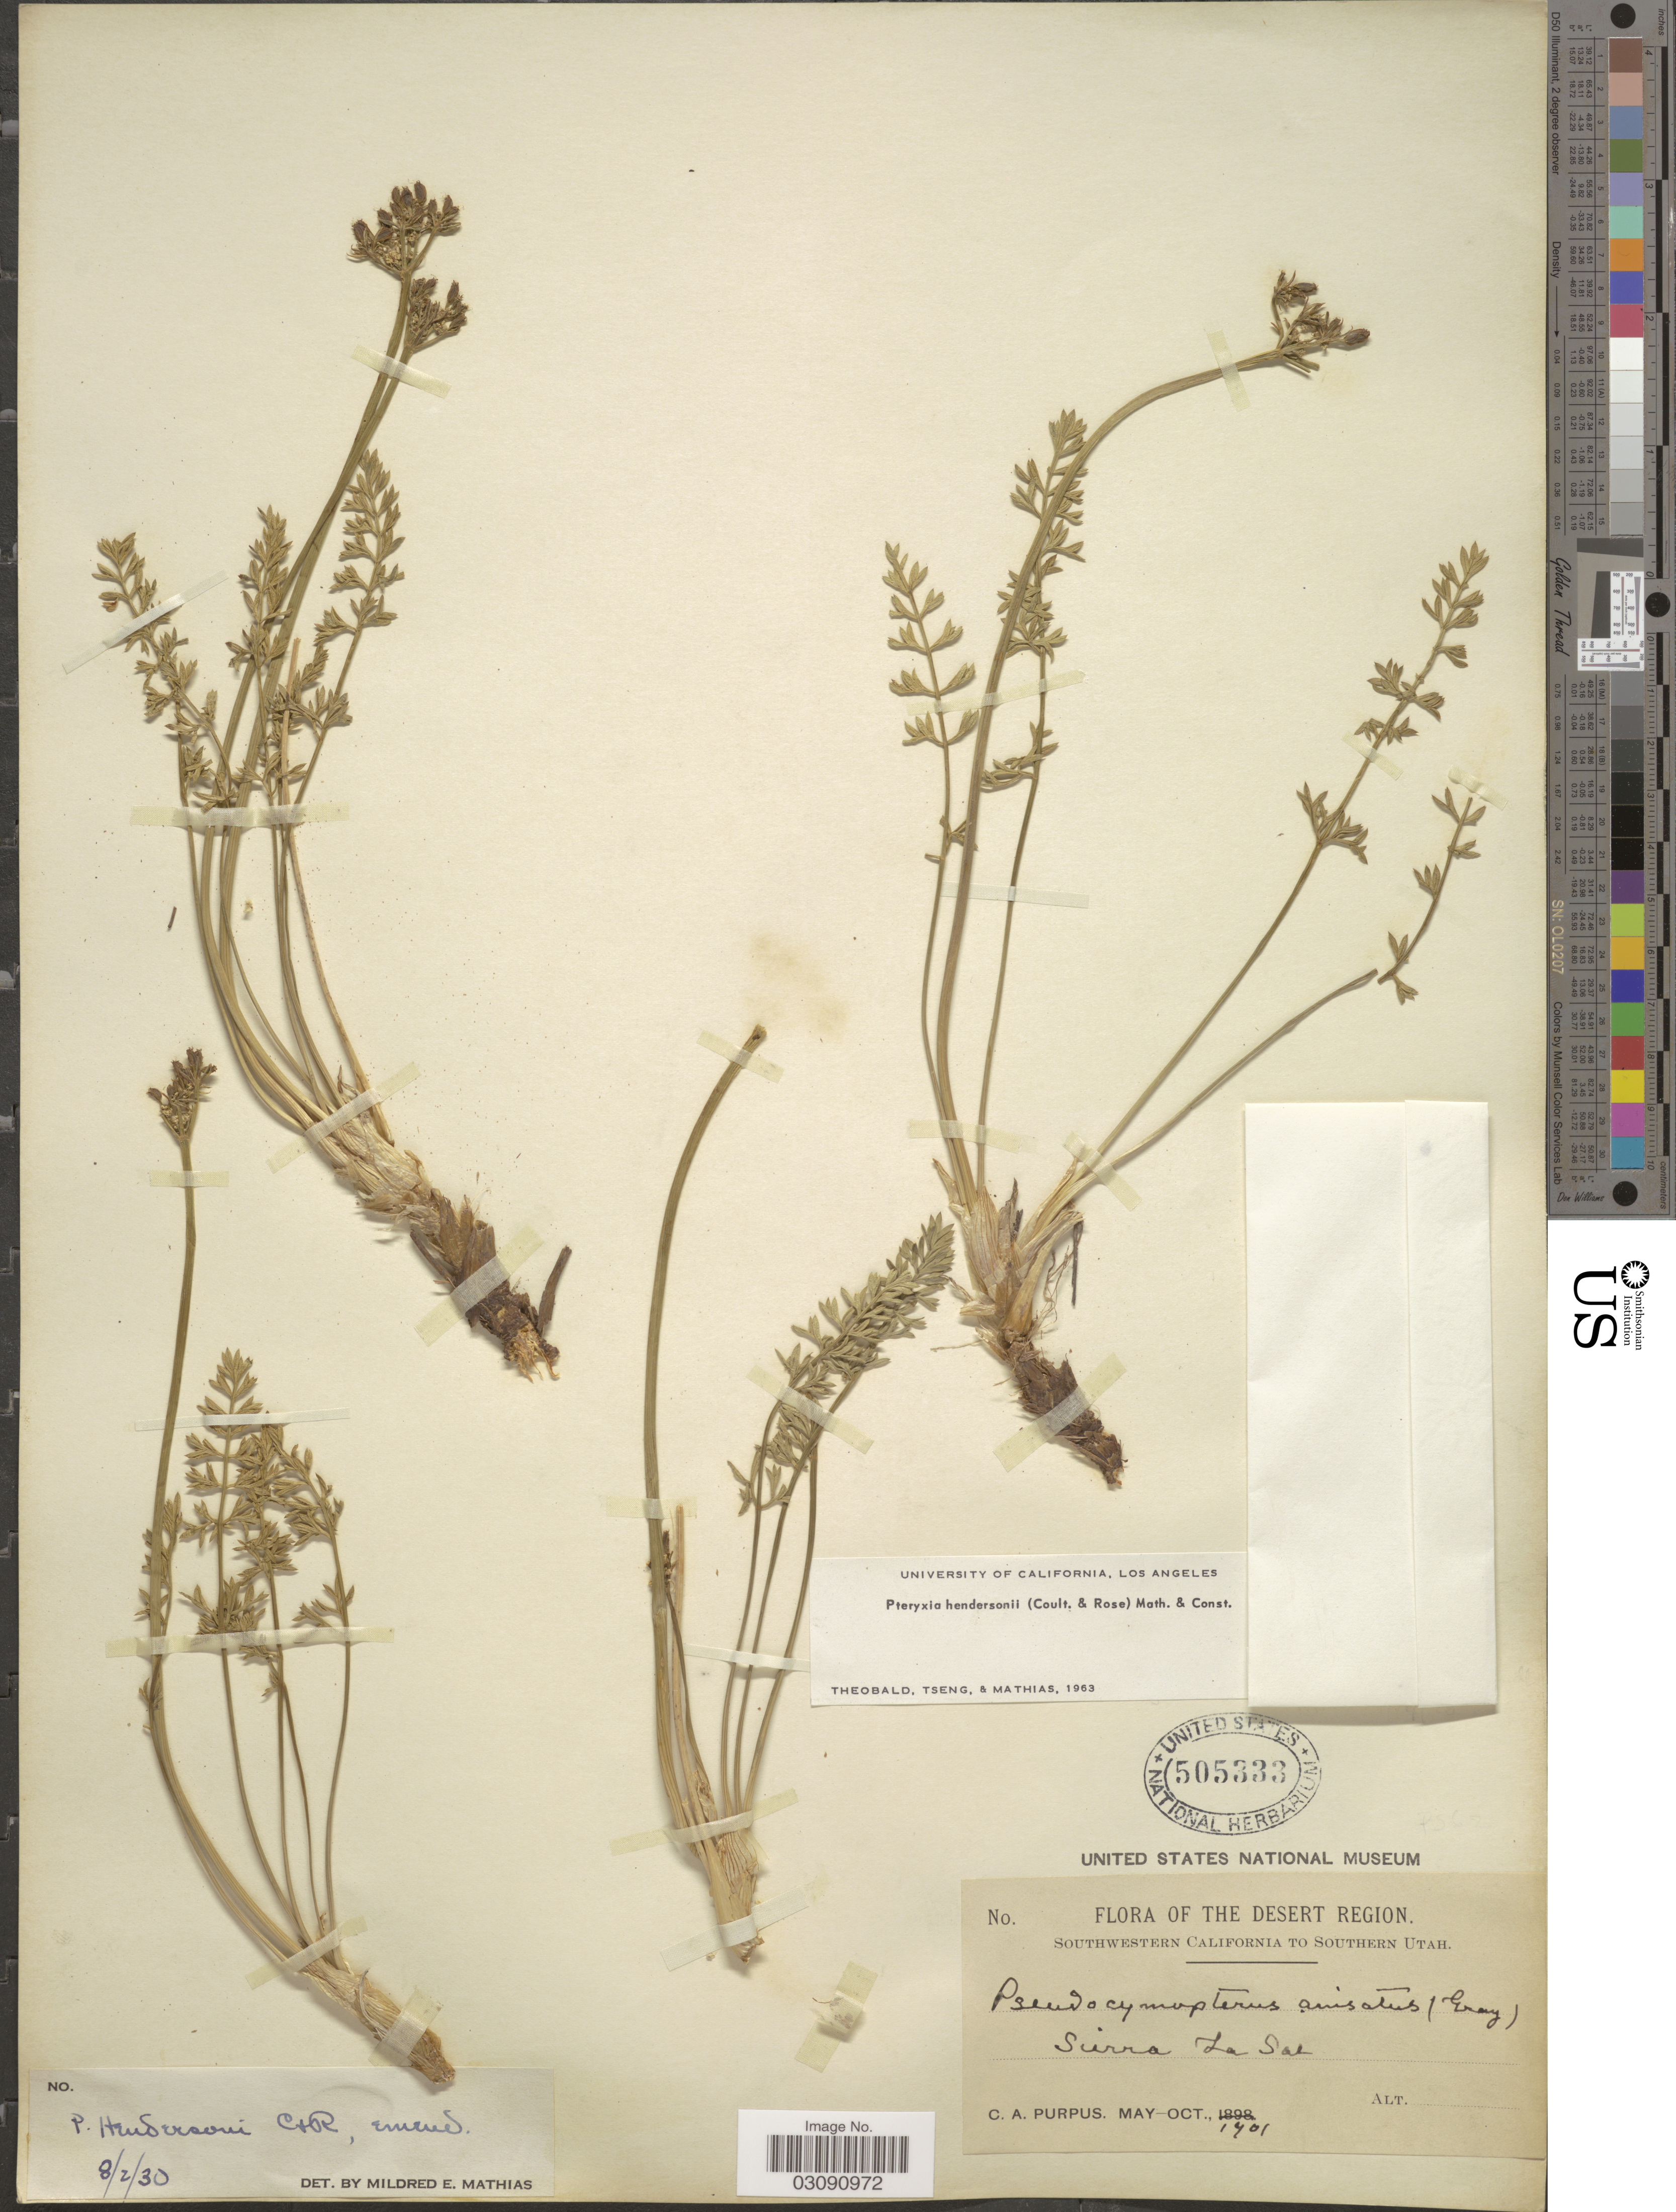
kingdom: Plantae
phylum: Tracheophyta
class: Magnoliopsida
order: Apiales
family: Apiaceae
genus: Pteryxia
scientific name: Pteryxia hendersonii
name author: (J.M. Coult. & Rose) Mathias & Constance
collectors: C. A. Purpus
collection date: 1901-05/1901-10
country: United States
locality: The Desert Region, Southwestern California to Southern Utah, Sierra La Sal.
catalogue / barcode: US 505333